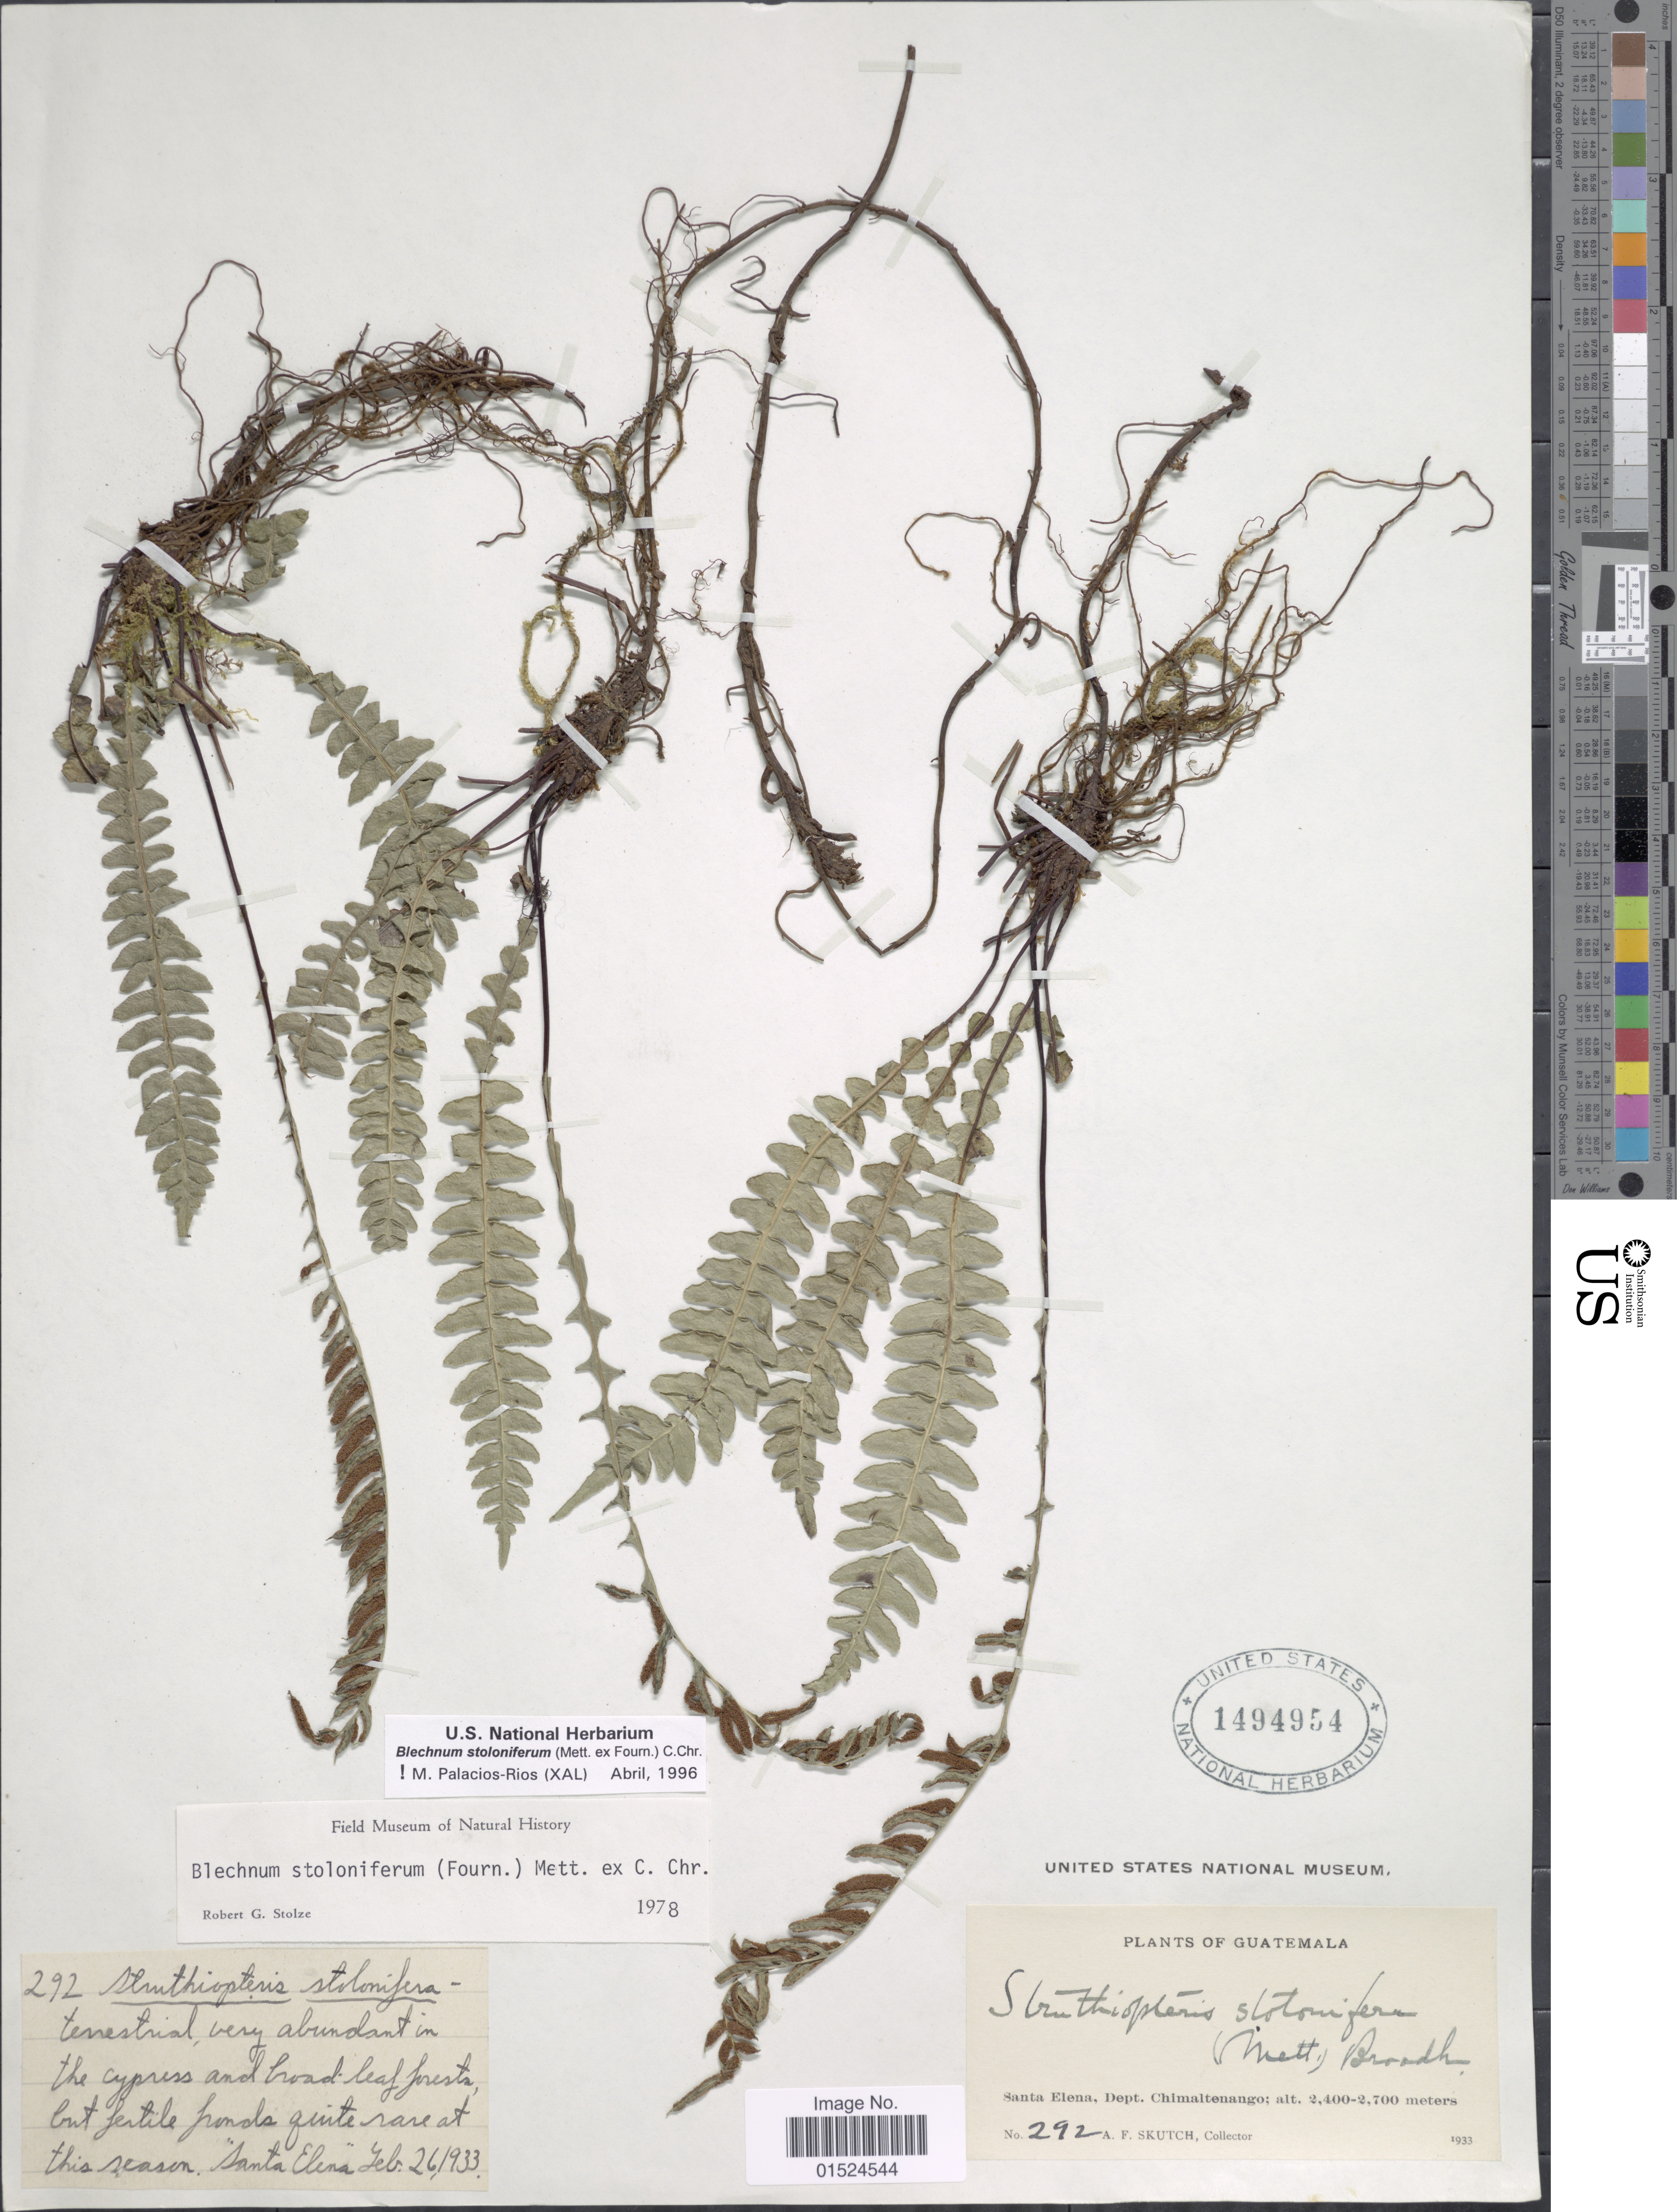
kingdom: Plantae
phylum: Tracheophyta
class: Polypodiopsida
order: Polypodiales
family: Blechnaceae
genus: Blechnum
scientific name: Blechnum stoloniferum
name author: (Mett. ex E. Fourn.) C. Chr.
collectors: A. F. Skutch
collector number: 292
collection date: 1933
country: Guatemala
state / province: Chimaltenango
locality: Santa Elena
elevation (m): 2400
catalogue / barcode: US 1494954